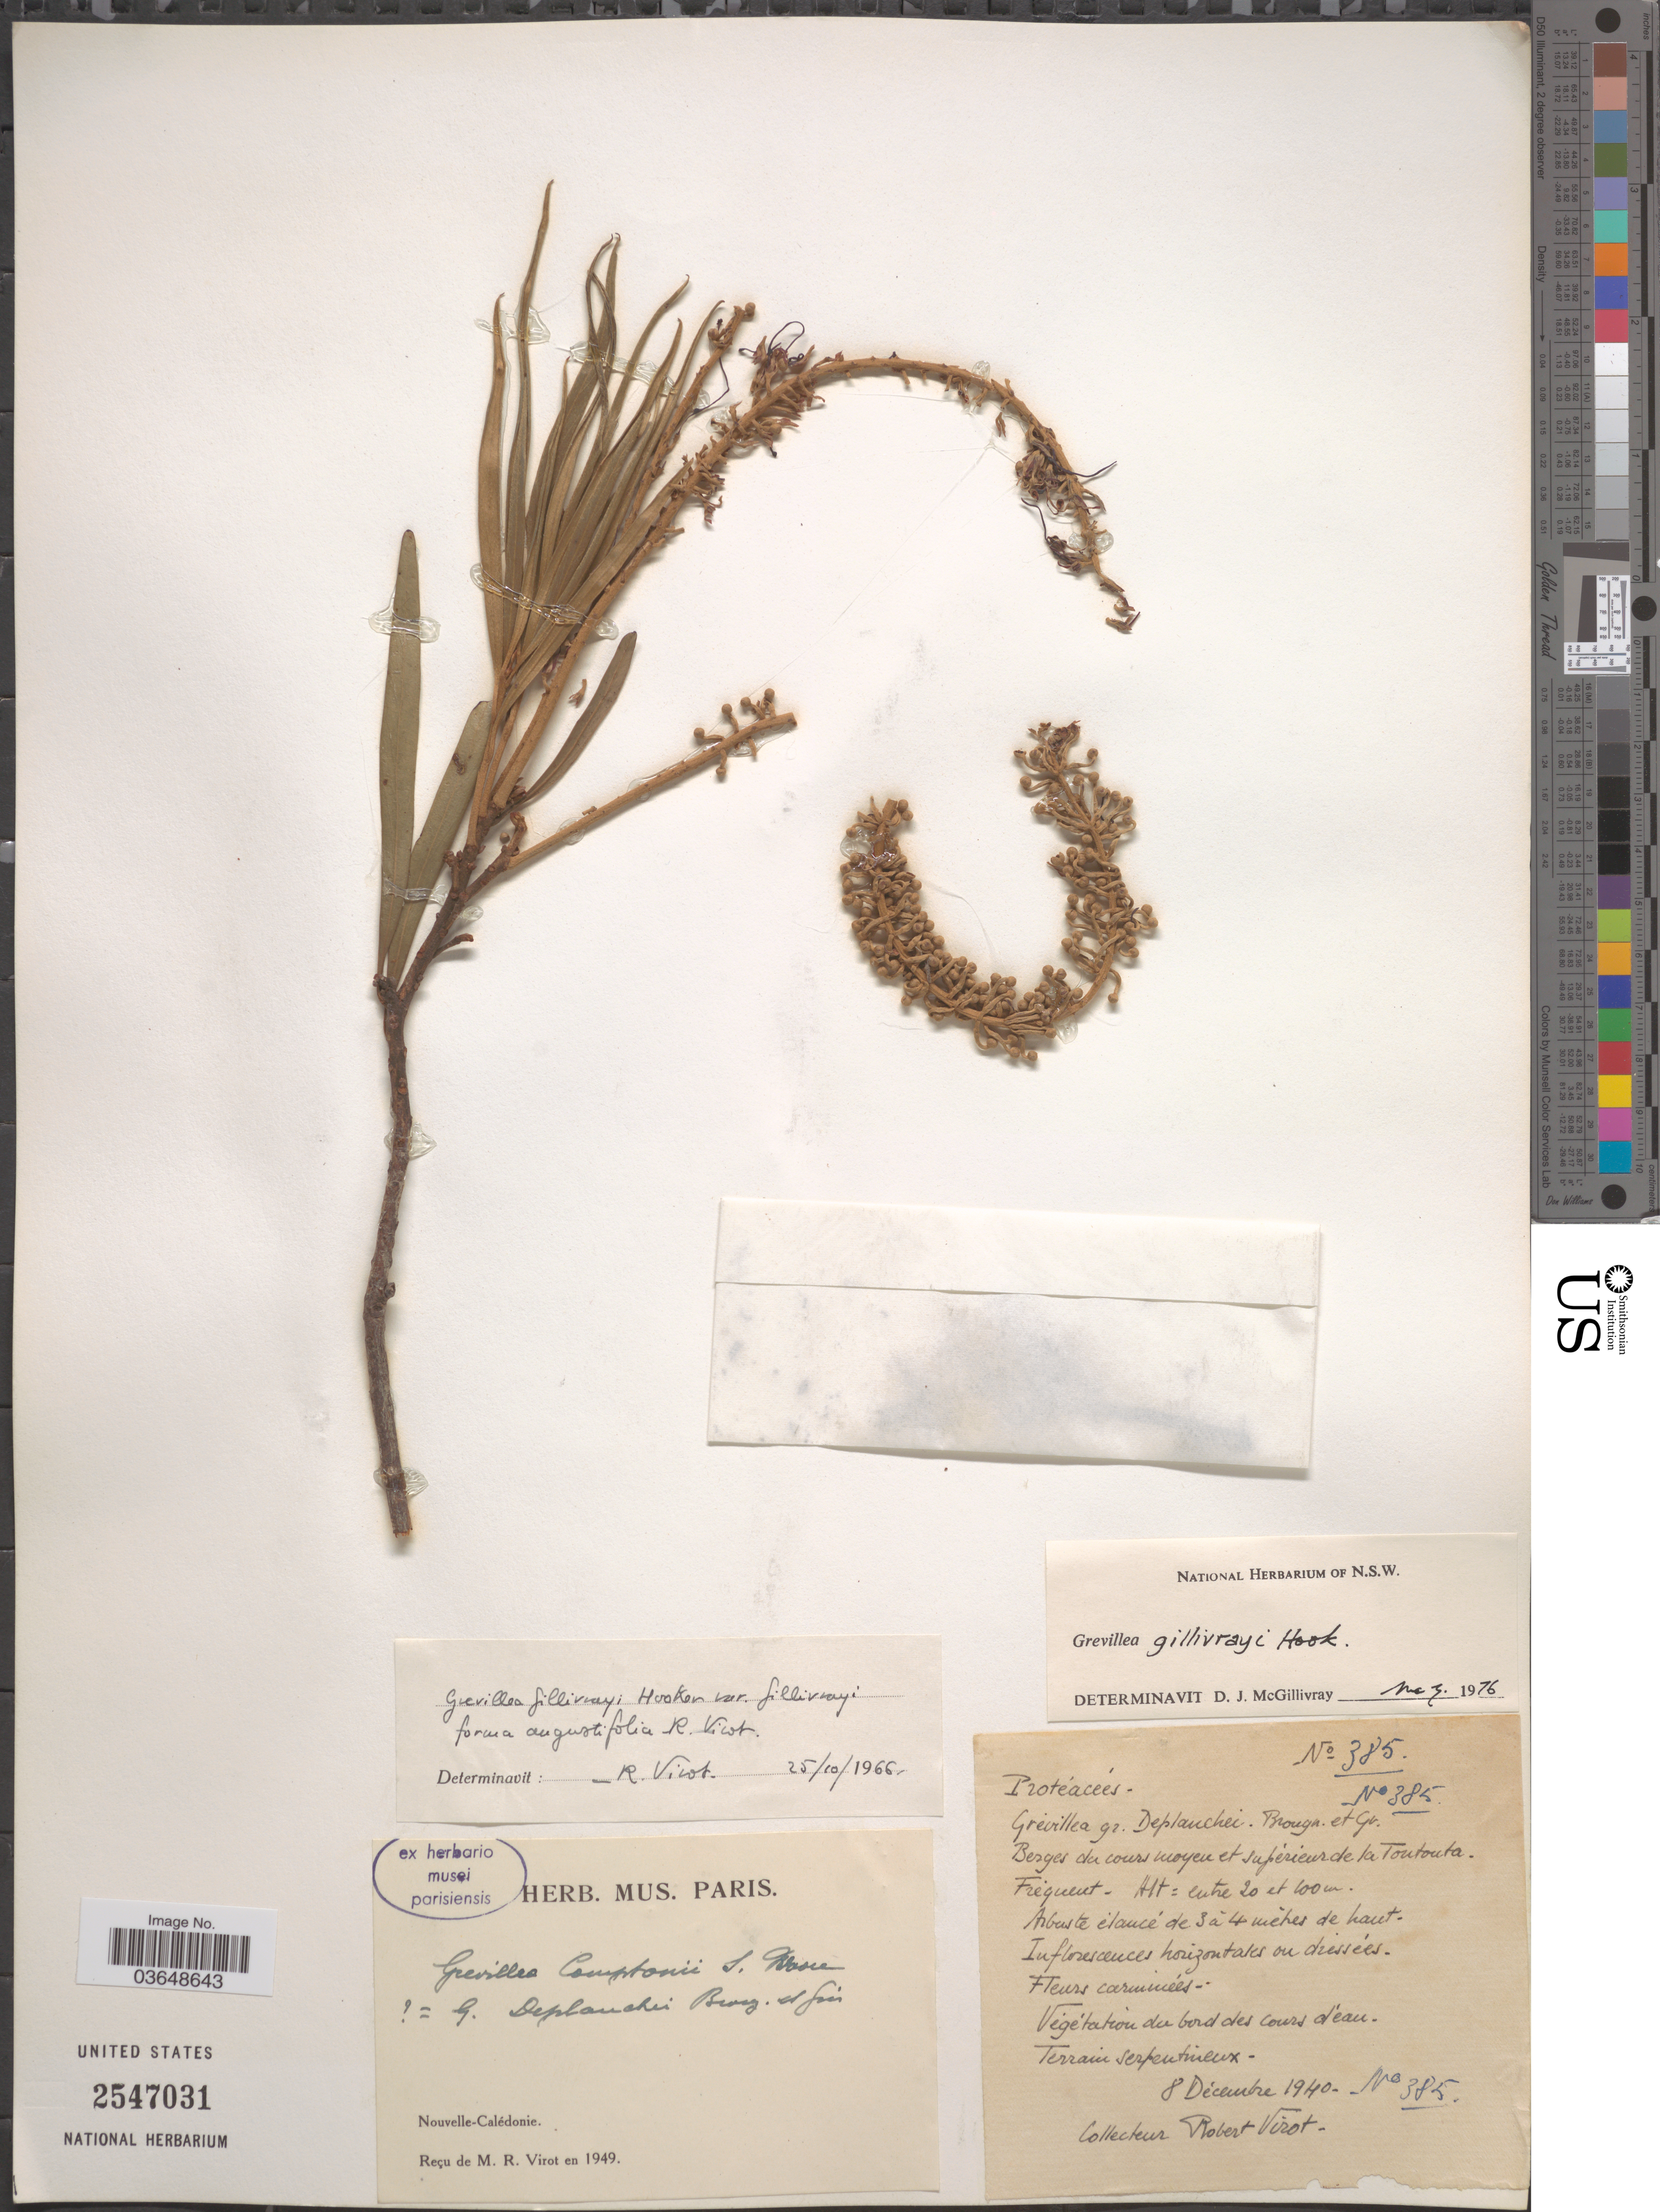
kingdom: Plantae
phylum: Tracheophyta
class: Magnoliopsida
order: Proteales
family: Proteaceae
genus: Grevillea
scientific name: Grevillea gillivrayi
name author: Hook.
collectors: R. Virot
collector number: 385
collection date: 1940-12-08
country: New Caledonia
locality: Berges du cours moyen et supérieur de la Tontouta. Nouvelle-Calédonie.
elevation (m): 20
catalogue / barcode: US 2547031